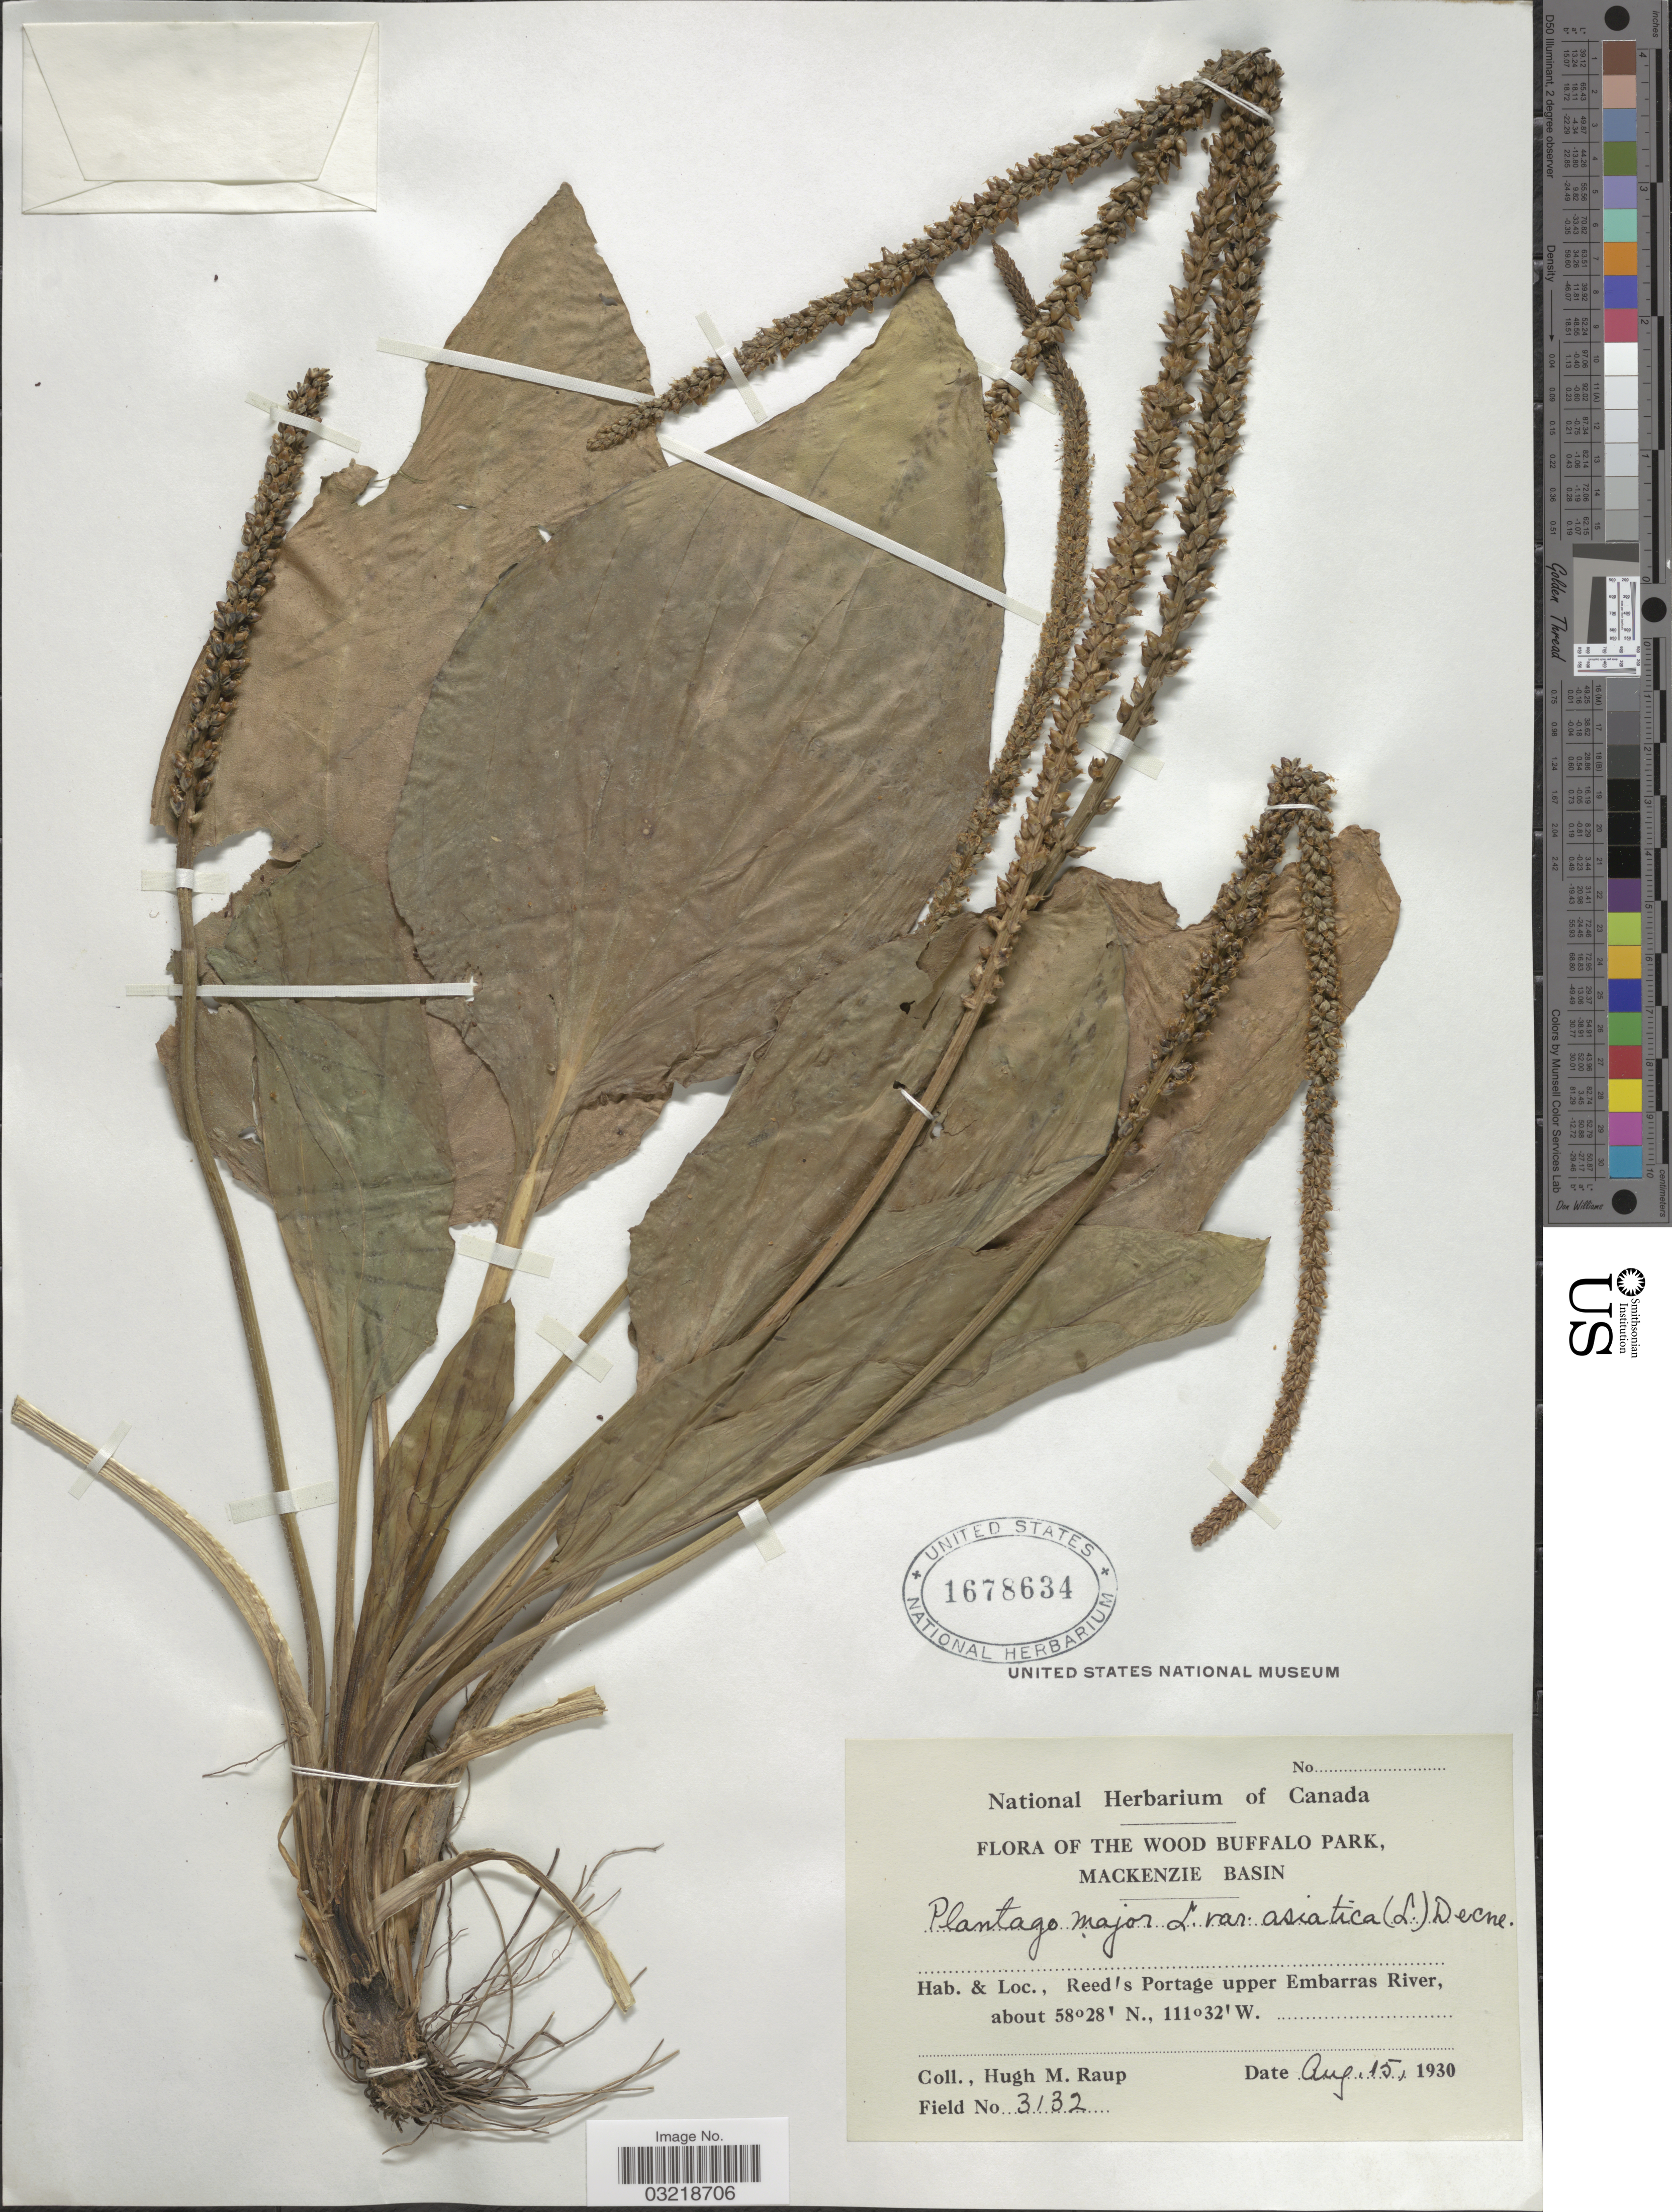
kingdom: Plantae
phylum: Tracheophyta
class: Magnoliopsida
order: Lamiales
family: Plantaginaceae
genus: Plantago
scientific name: Plantago major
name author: L.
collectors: H. Raup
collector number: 3132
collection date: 1930-08-15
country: Canada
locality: The Wood Buffalo Park, Mackenzie Basin. Reed's Portage upper Embarras River.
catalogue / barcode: US 1678634